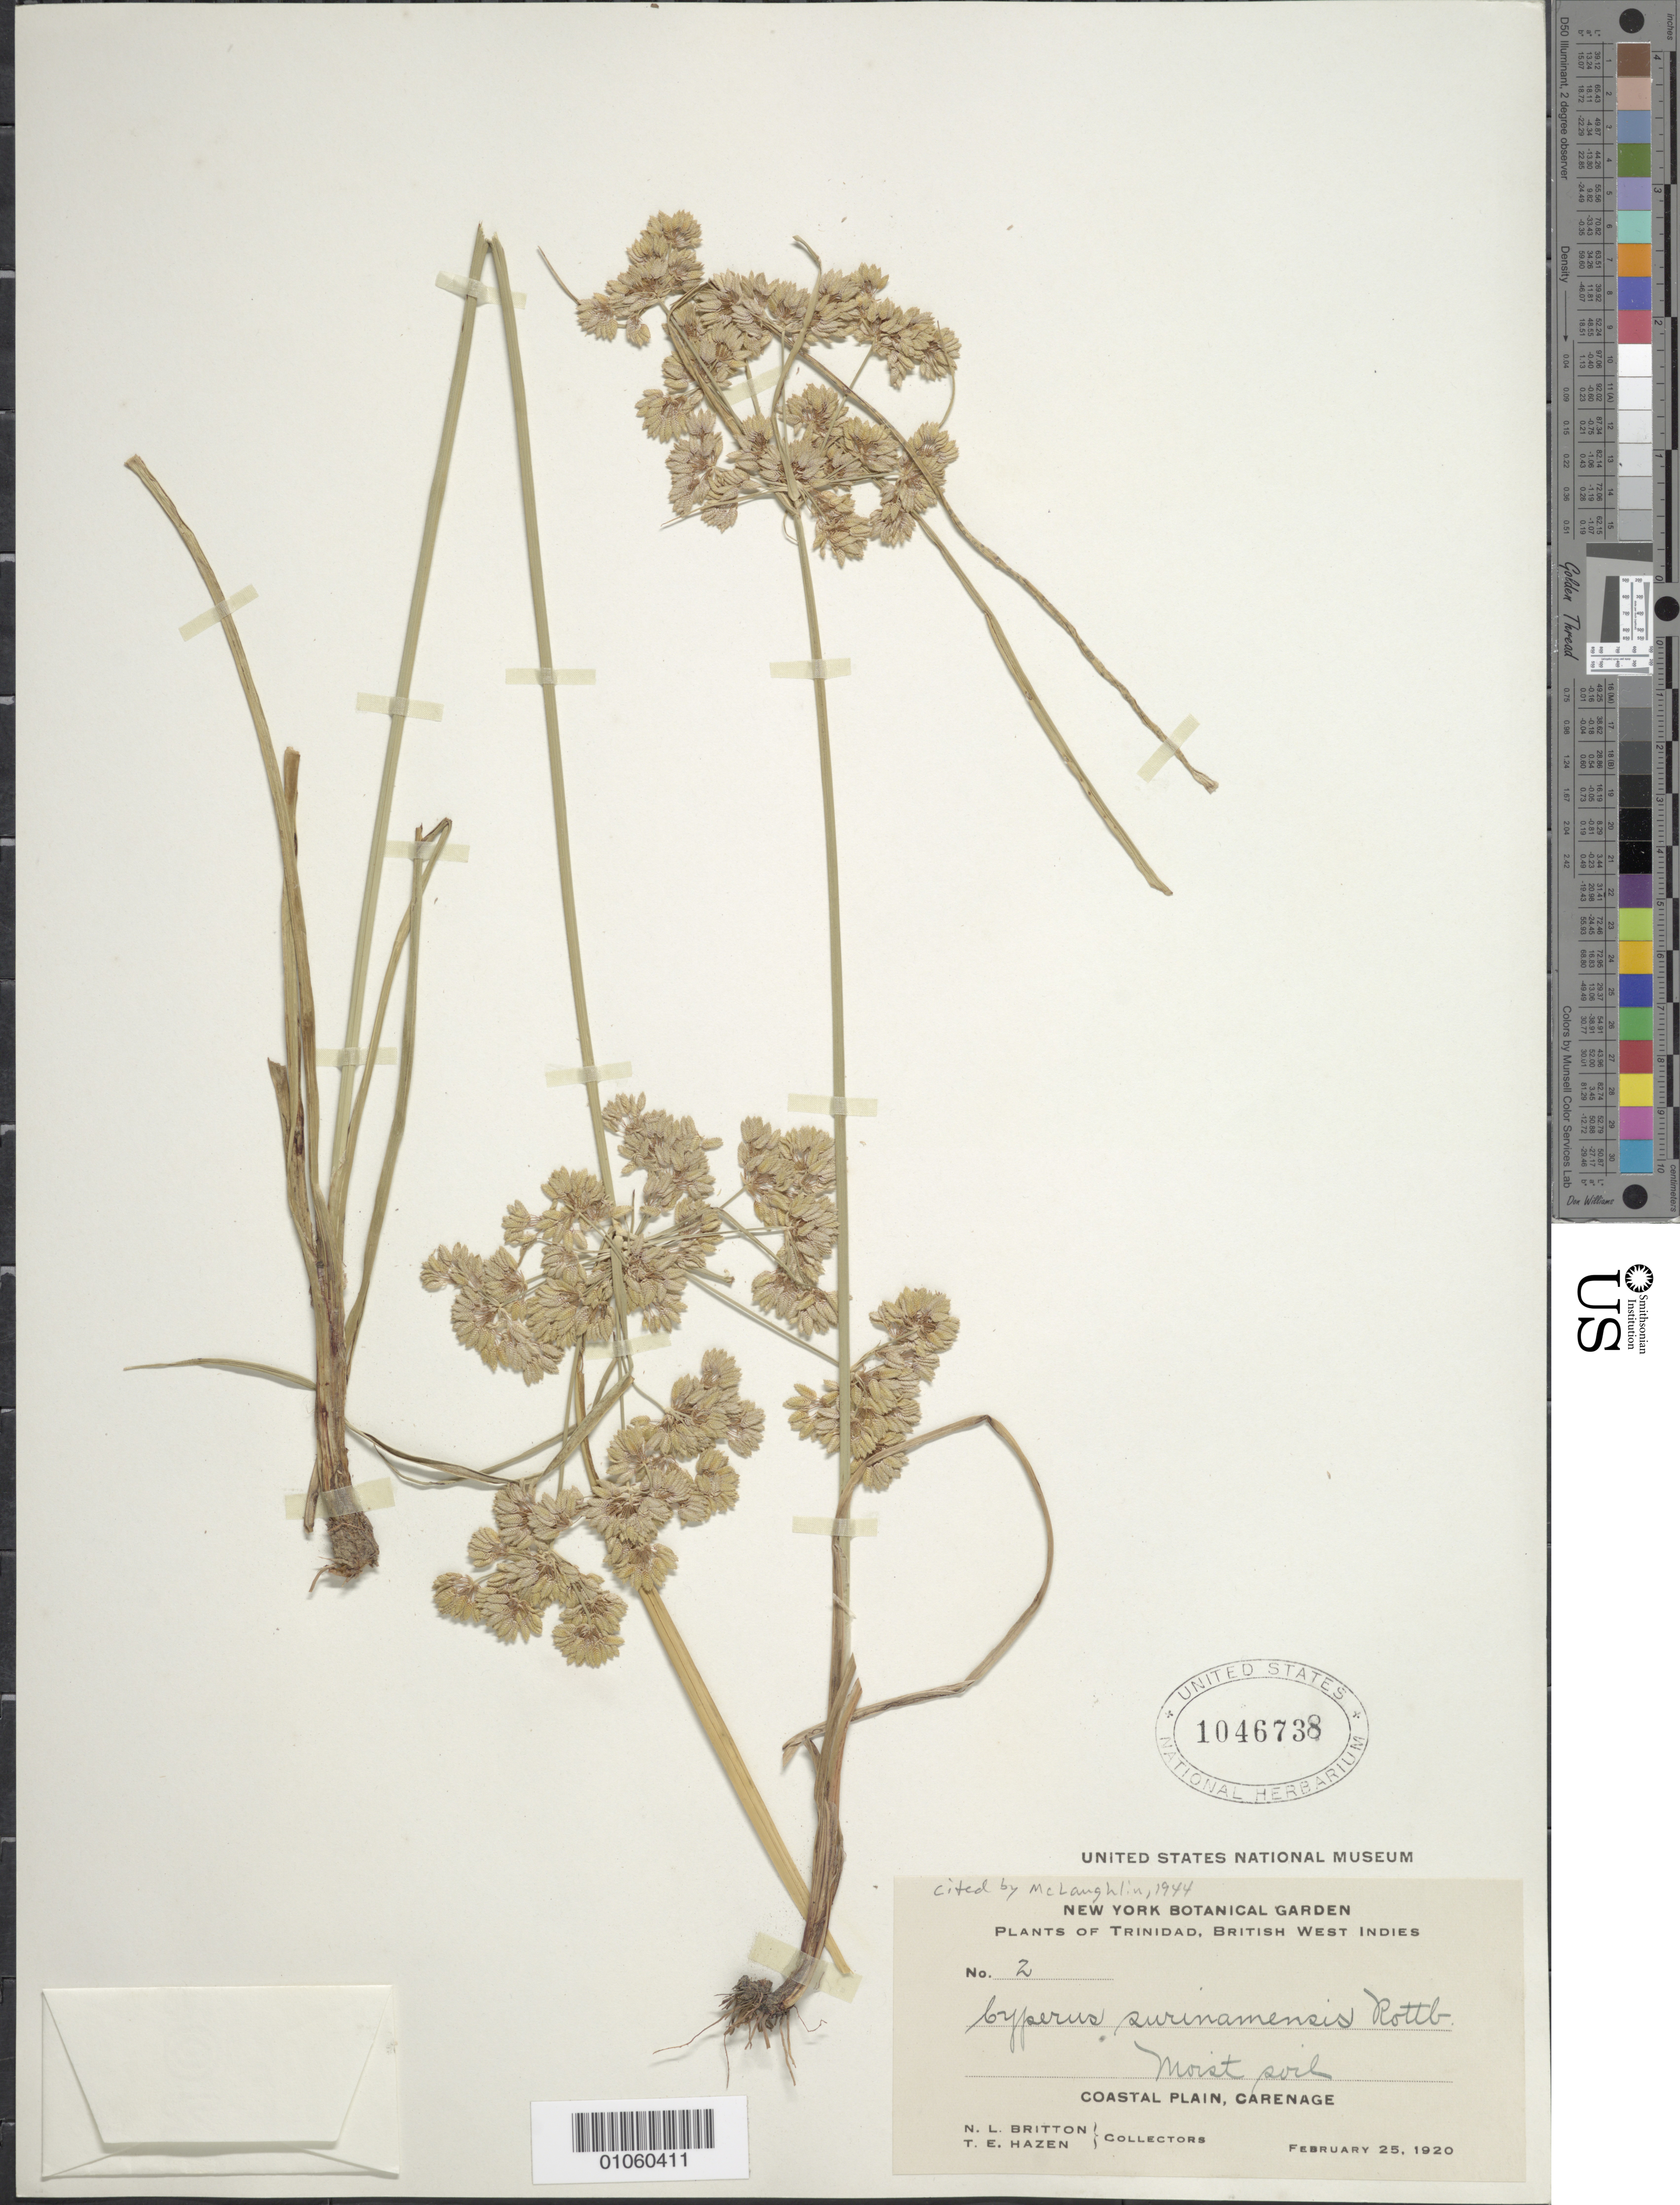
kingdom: Plantae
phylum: Tracheophyta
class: Liliopsida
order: Poales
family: Cyperaceae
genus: Cyperus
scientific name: Cyperus surinamensis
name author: Rottb.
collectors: N. Britton & T. E. Hazen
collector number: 2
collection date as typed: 25 Feb 1920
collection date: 1920-02-25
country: Trinidad and Tobago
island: Trinidad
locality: Carenage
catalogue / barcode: US 1046738